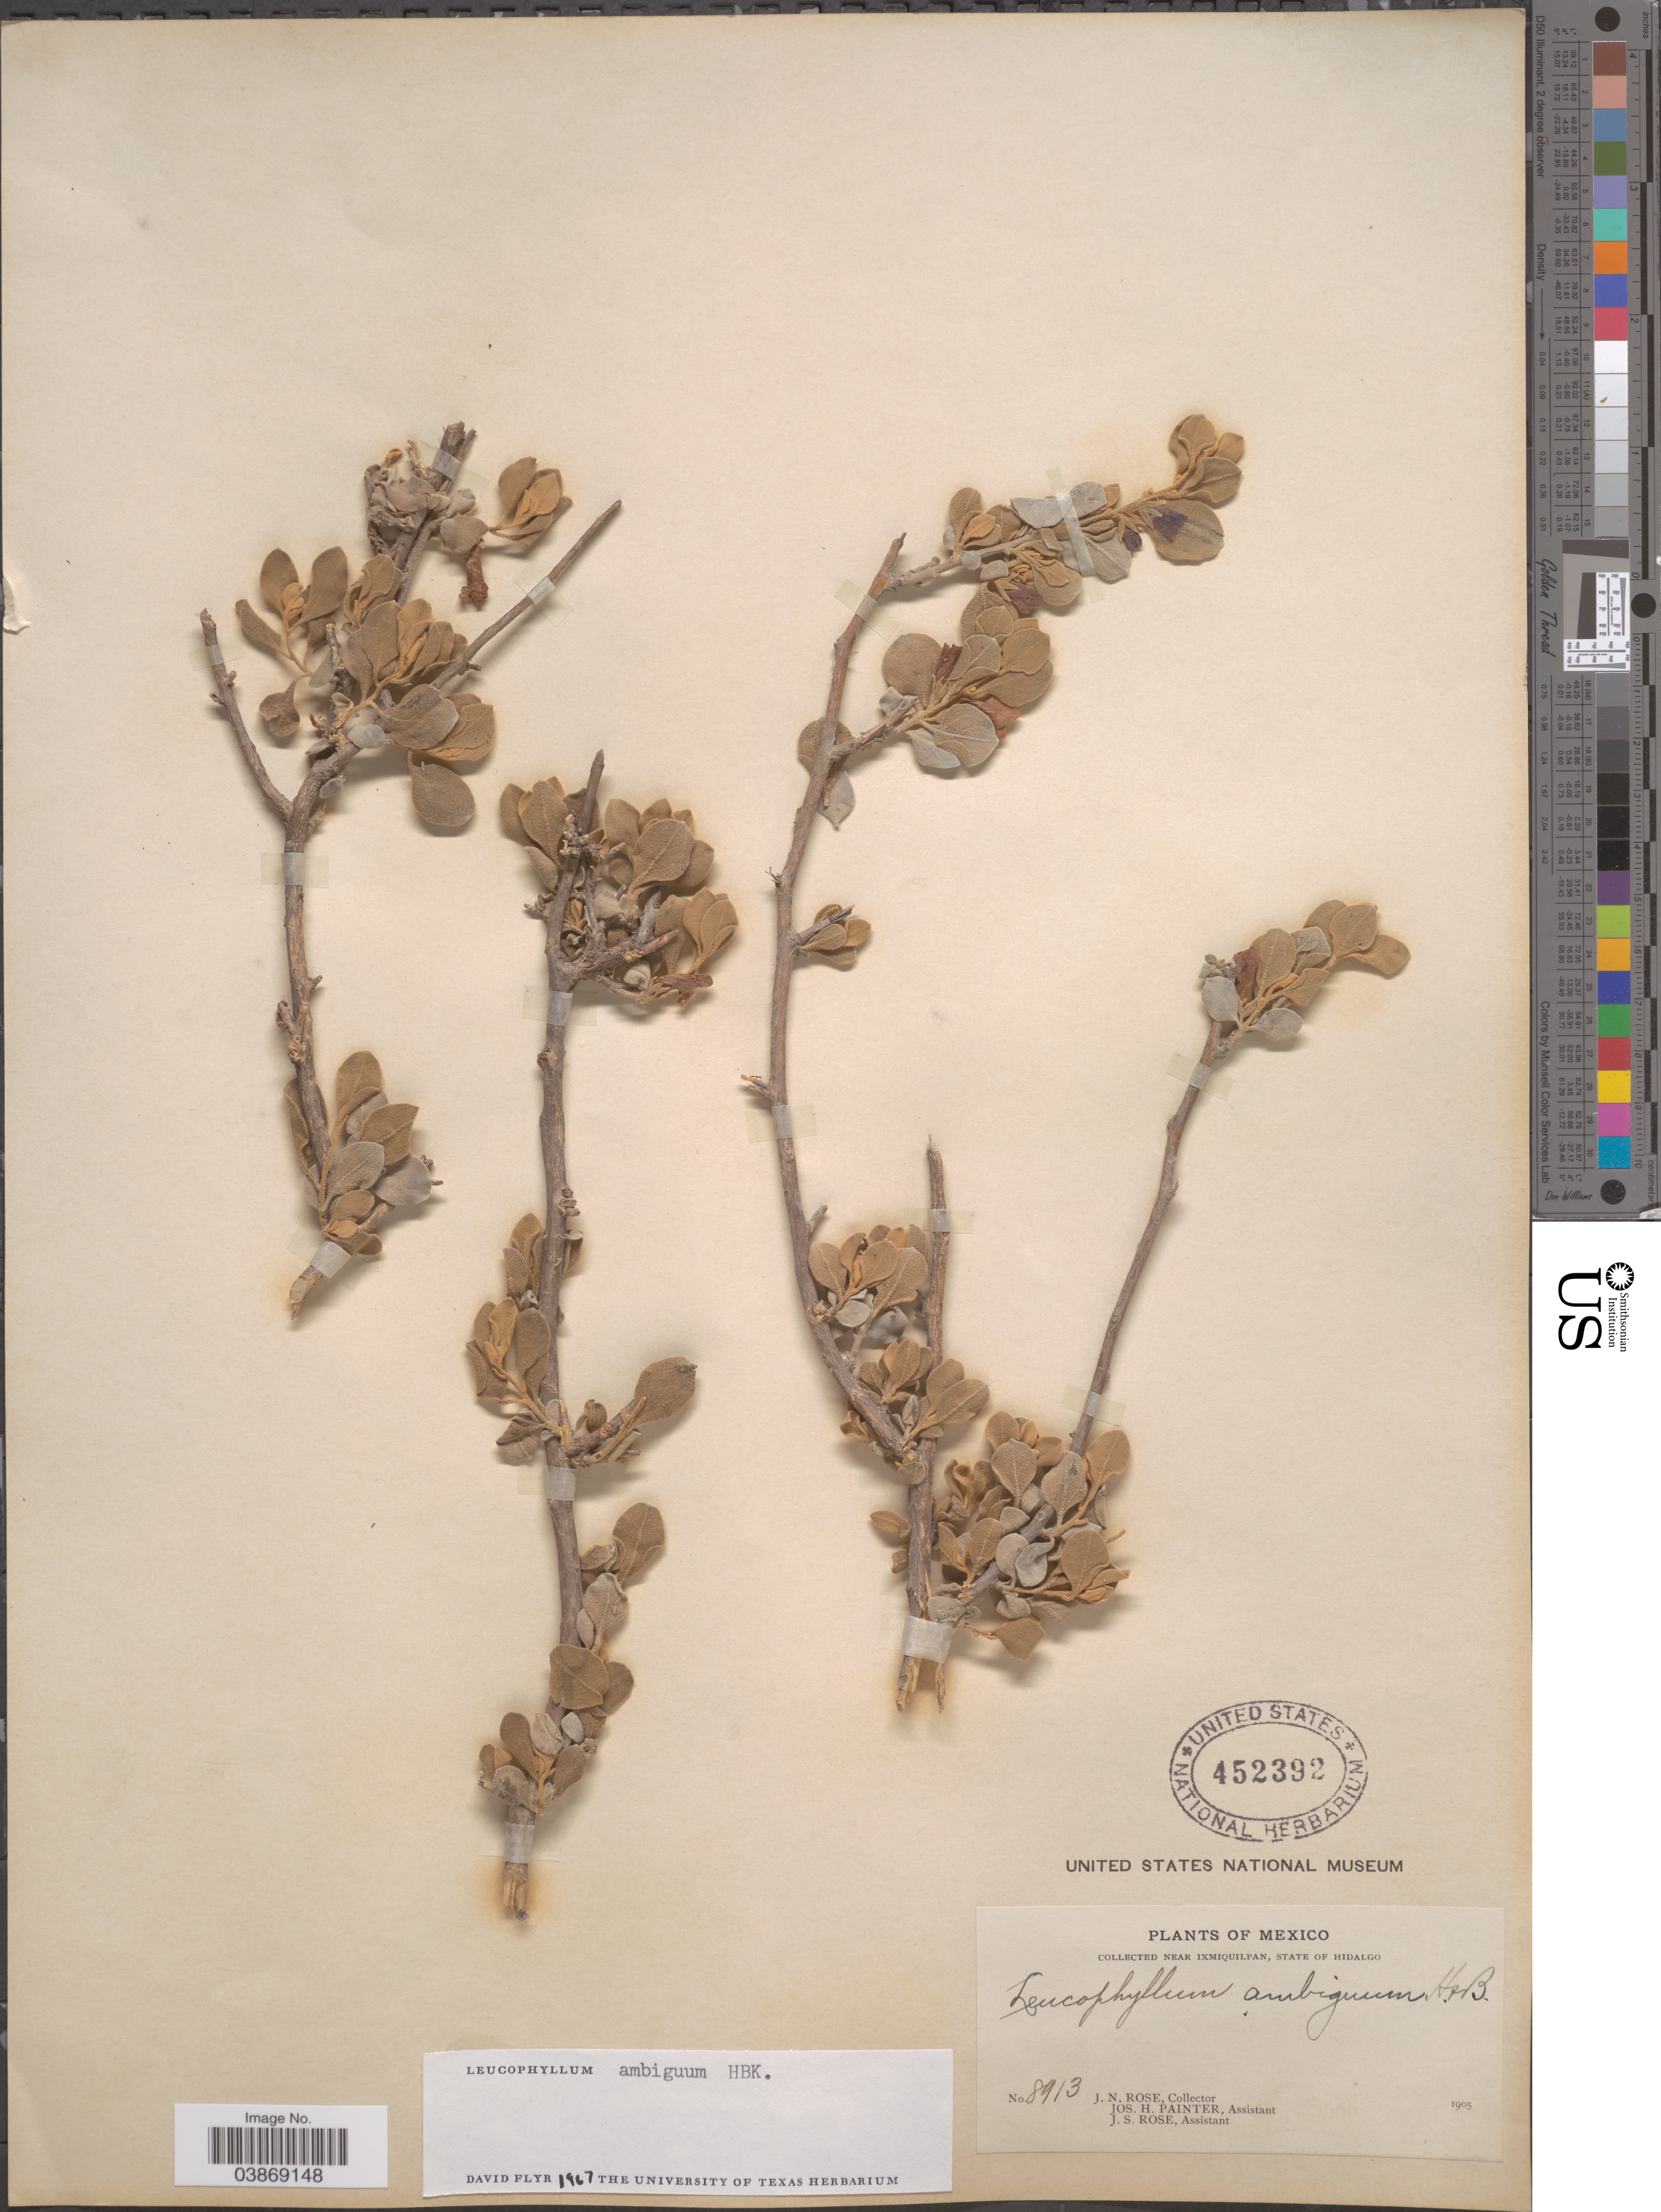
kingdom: Plantae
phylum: Tracheophyta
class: Magnoliopsida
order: Lamiales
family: Scrophulariaceae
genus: Leucophyllum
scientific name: Leucophyllum ambiguum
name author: Bonpl.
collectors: J. N. Rose, J. H. Painter & J. S. Rose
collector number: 8913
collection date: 1905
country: Mexico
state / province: Hidalgo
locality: Near Ixmiquilpan.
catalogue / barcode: US 452392